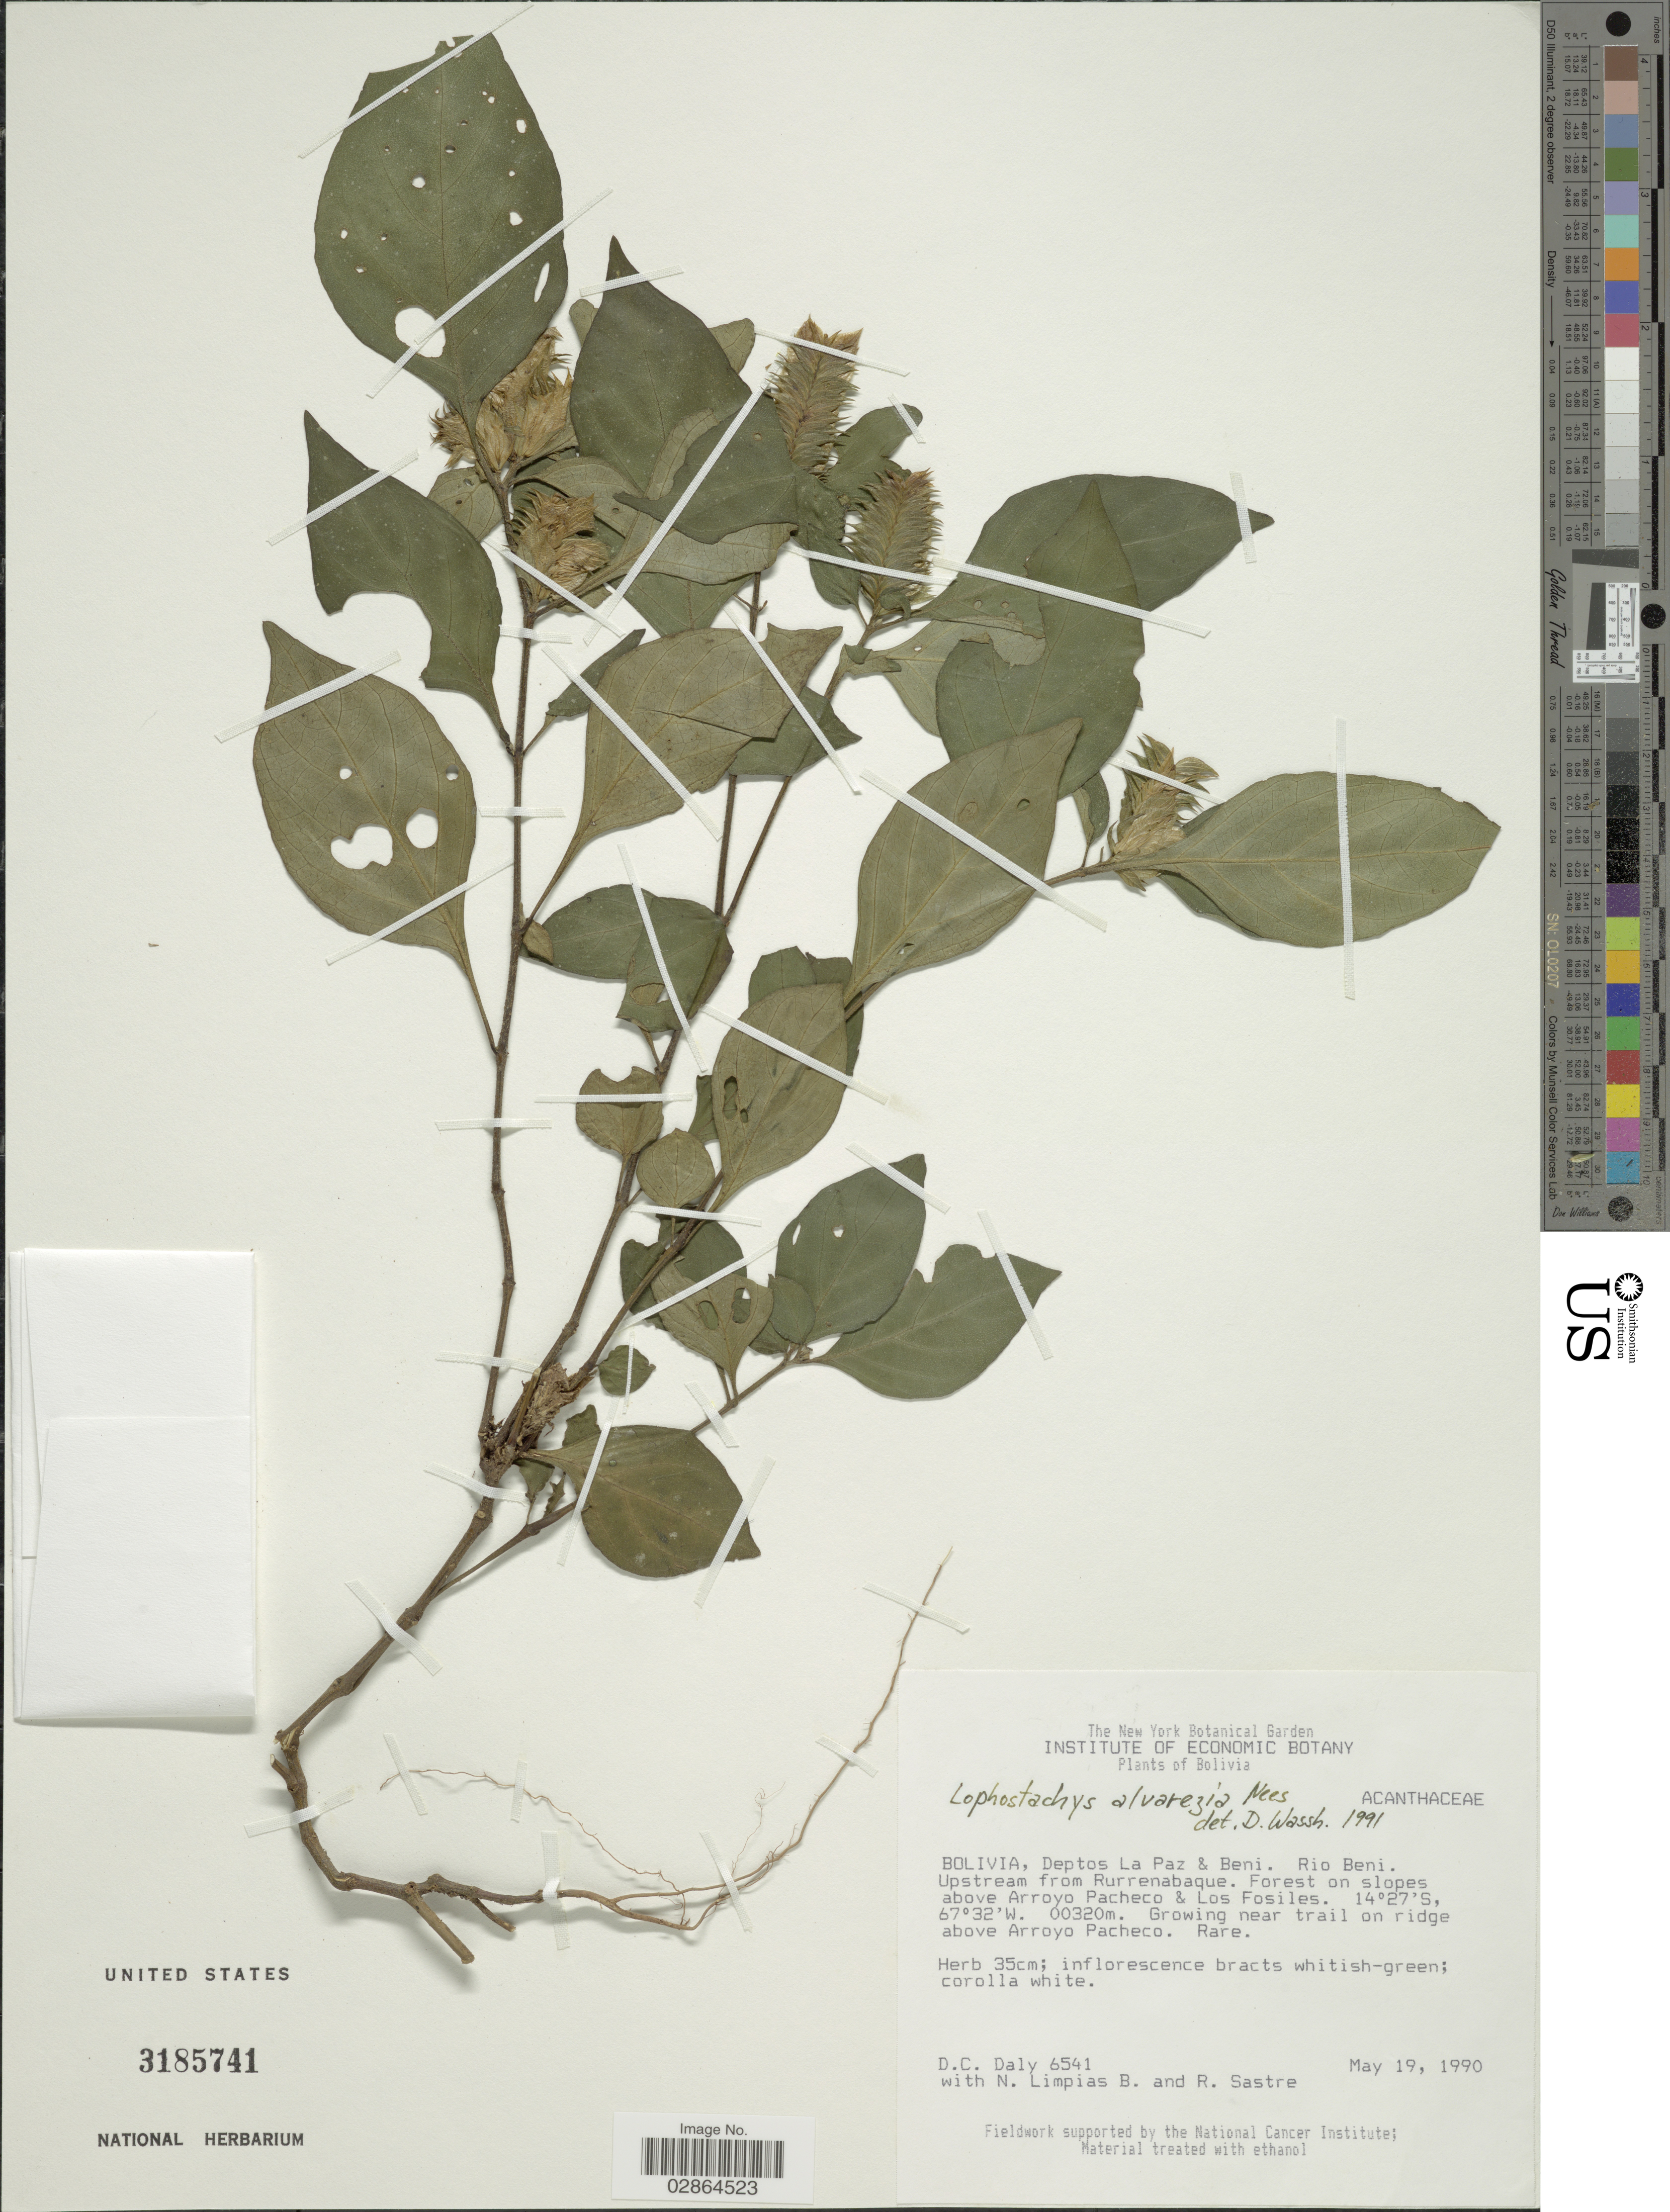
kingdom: Plantae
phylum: Tracheophyta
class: Magnoliopsida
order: Lamiales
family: Acanthaceae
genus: Lophostachys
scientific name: Lophostachys alvarezia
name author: Nees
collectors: D. C. Daly, N. Limpias B. & R. Sastre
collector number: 6541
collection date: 1990-05-19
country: Bolivia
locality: Deptos La Paz & Beni. Rio Beni. Forest on slopes above Arroyo Pacheco & Los Fosiles. Growing near trail on ridge above Arroyo Pacheco.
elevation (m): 320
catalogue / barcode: US 3185741